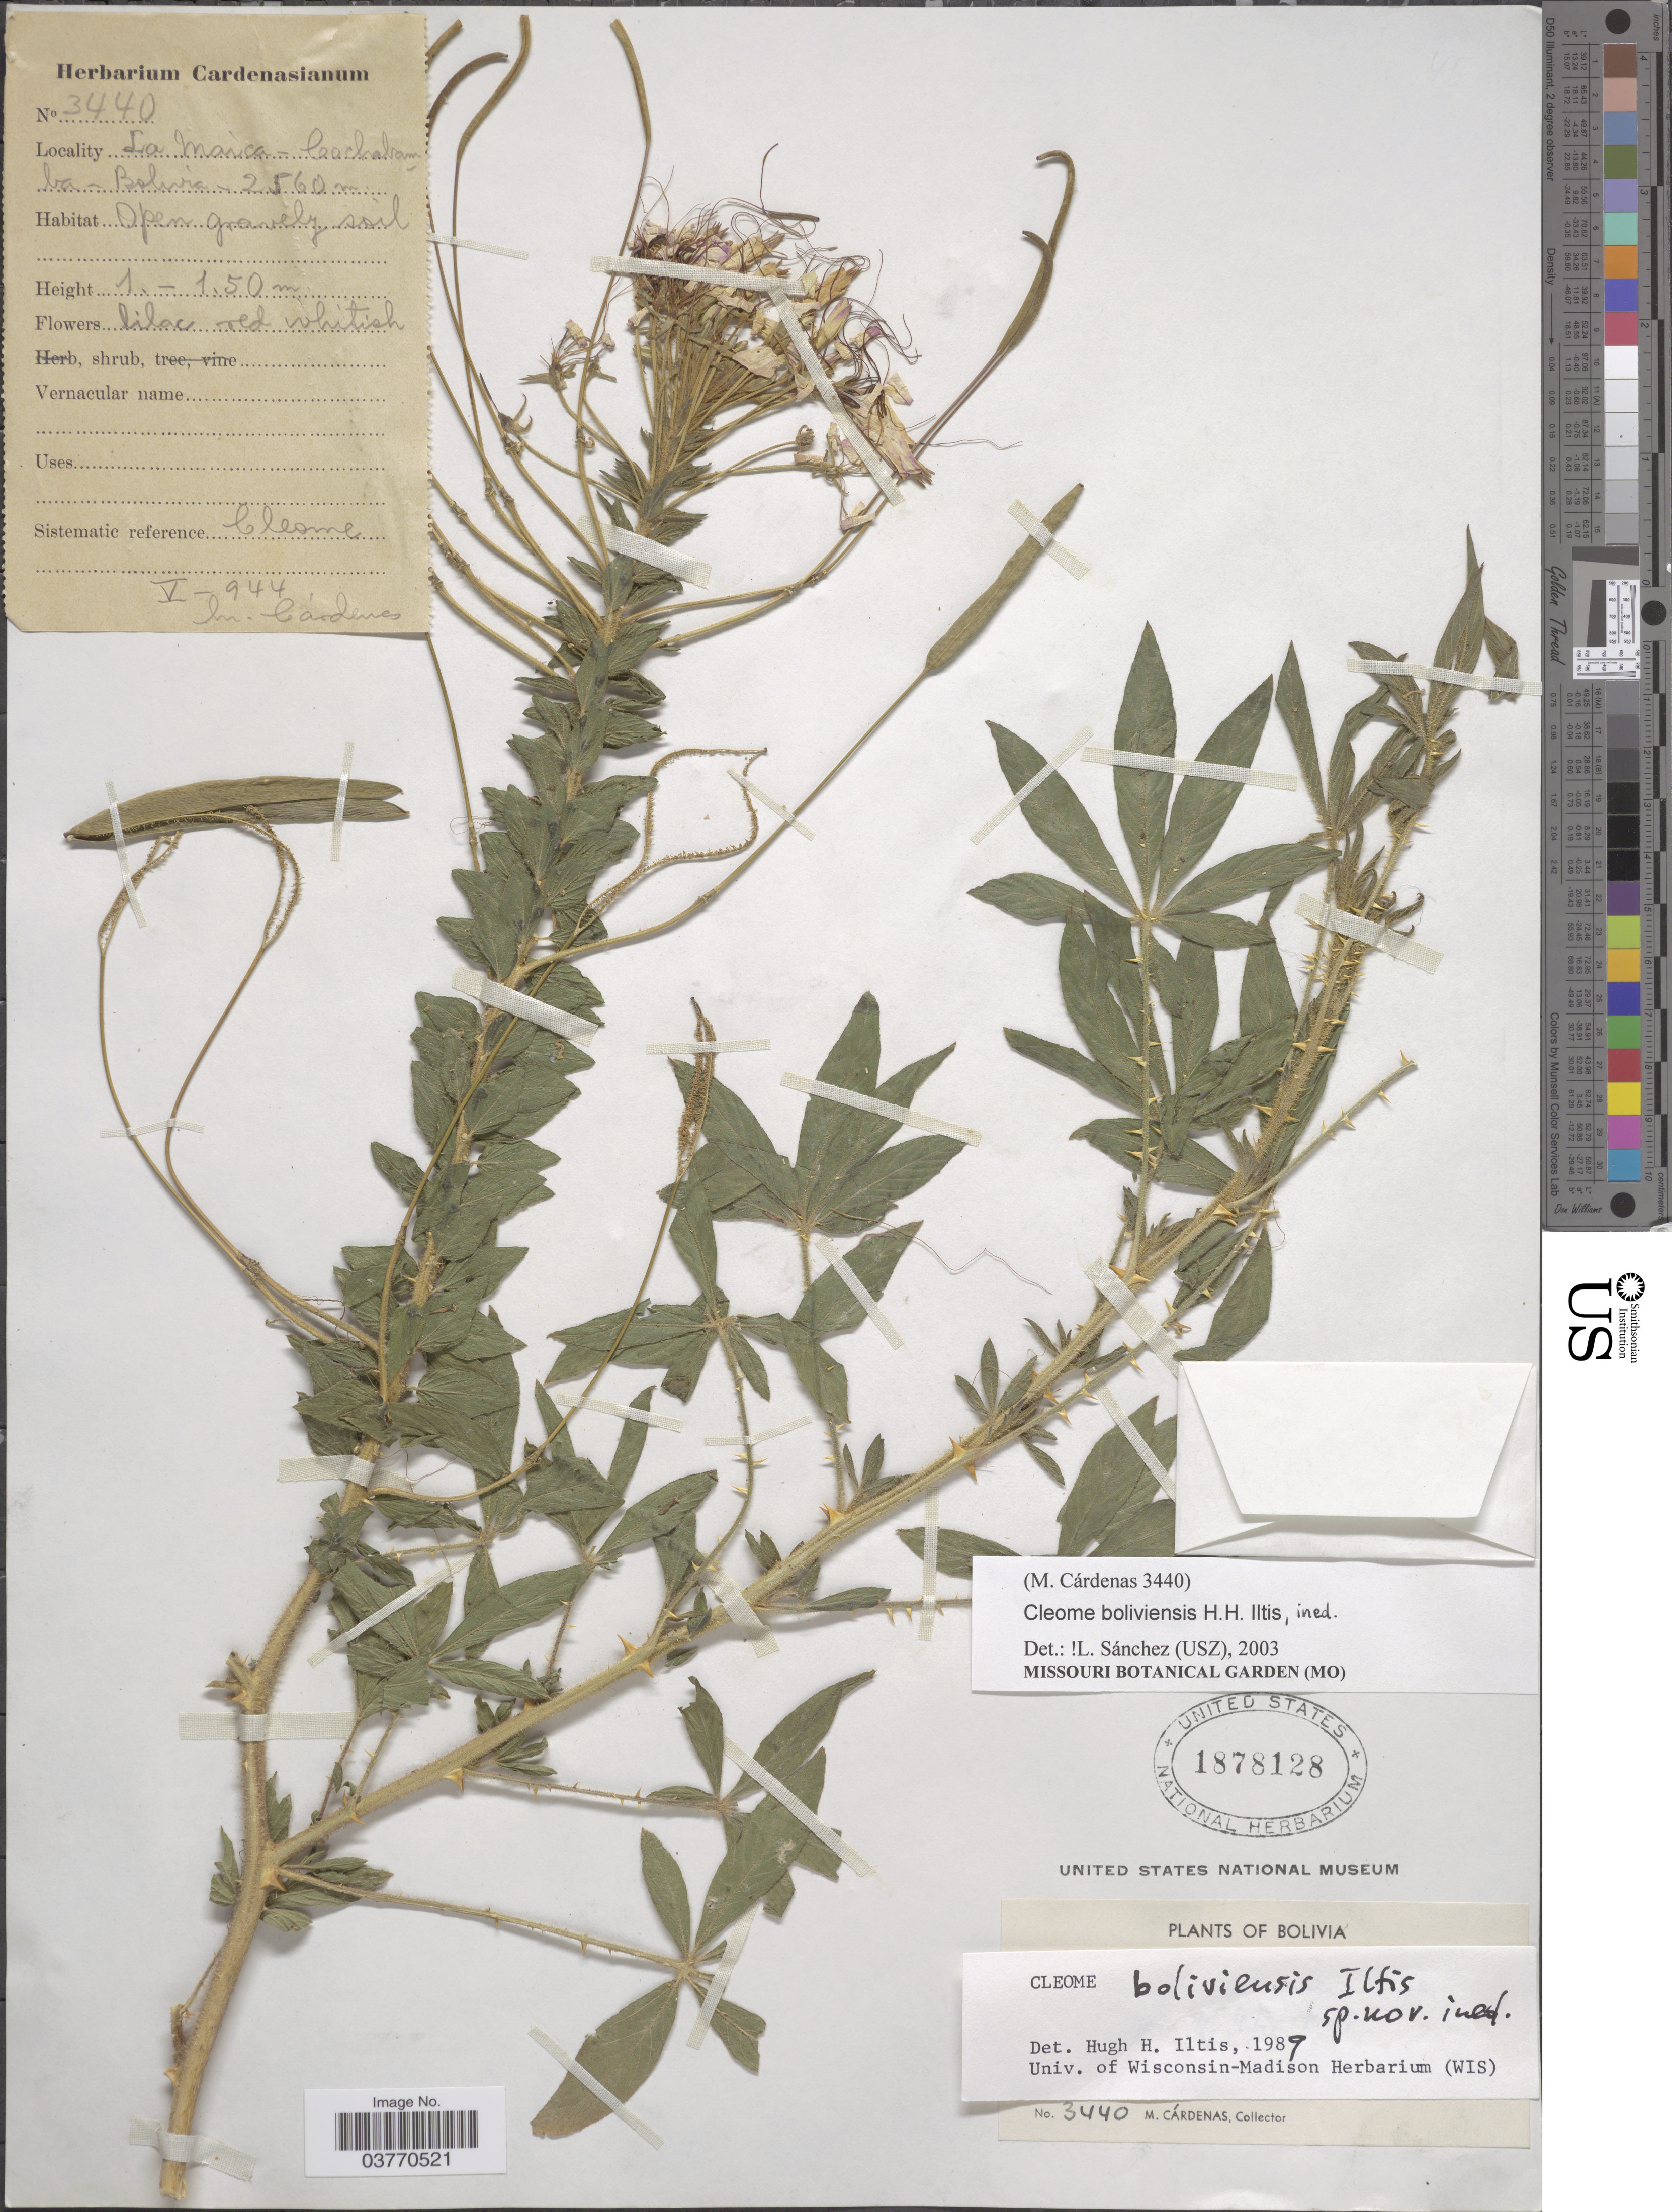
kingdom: Plantae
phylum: Tracheophyta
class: Magnoliopsida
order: Brassicales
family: Cleomaceae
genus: Tarenaya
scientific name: Tarenaya boliviensis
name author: (Iltis) Soares Neto & Roalson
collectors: M. Cárdenas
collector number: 3440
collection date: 1944-05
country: Bolivia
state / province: Cochabamba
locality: La Maica.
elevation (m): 2560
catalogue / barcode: US 1878128